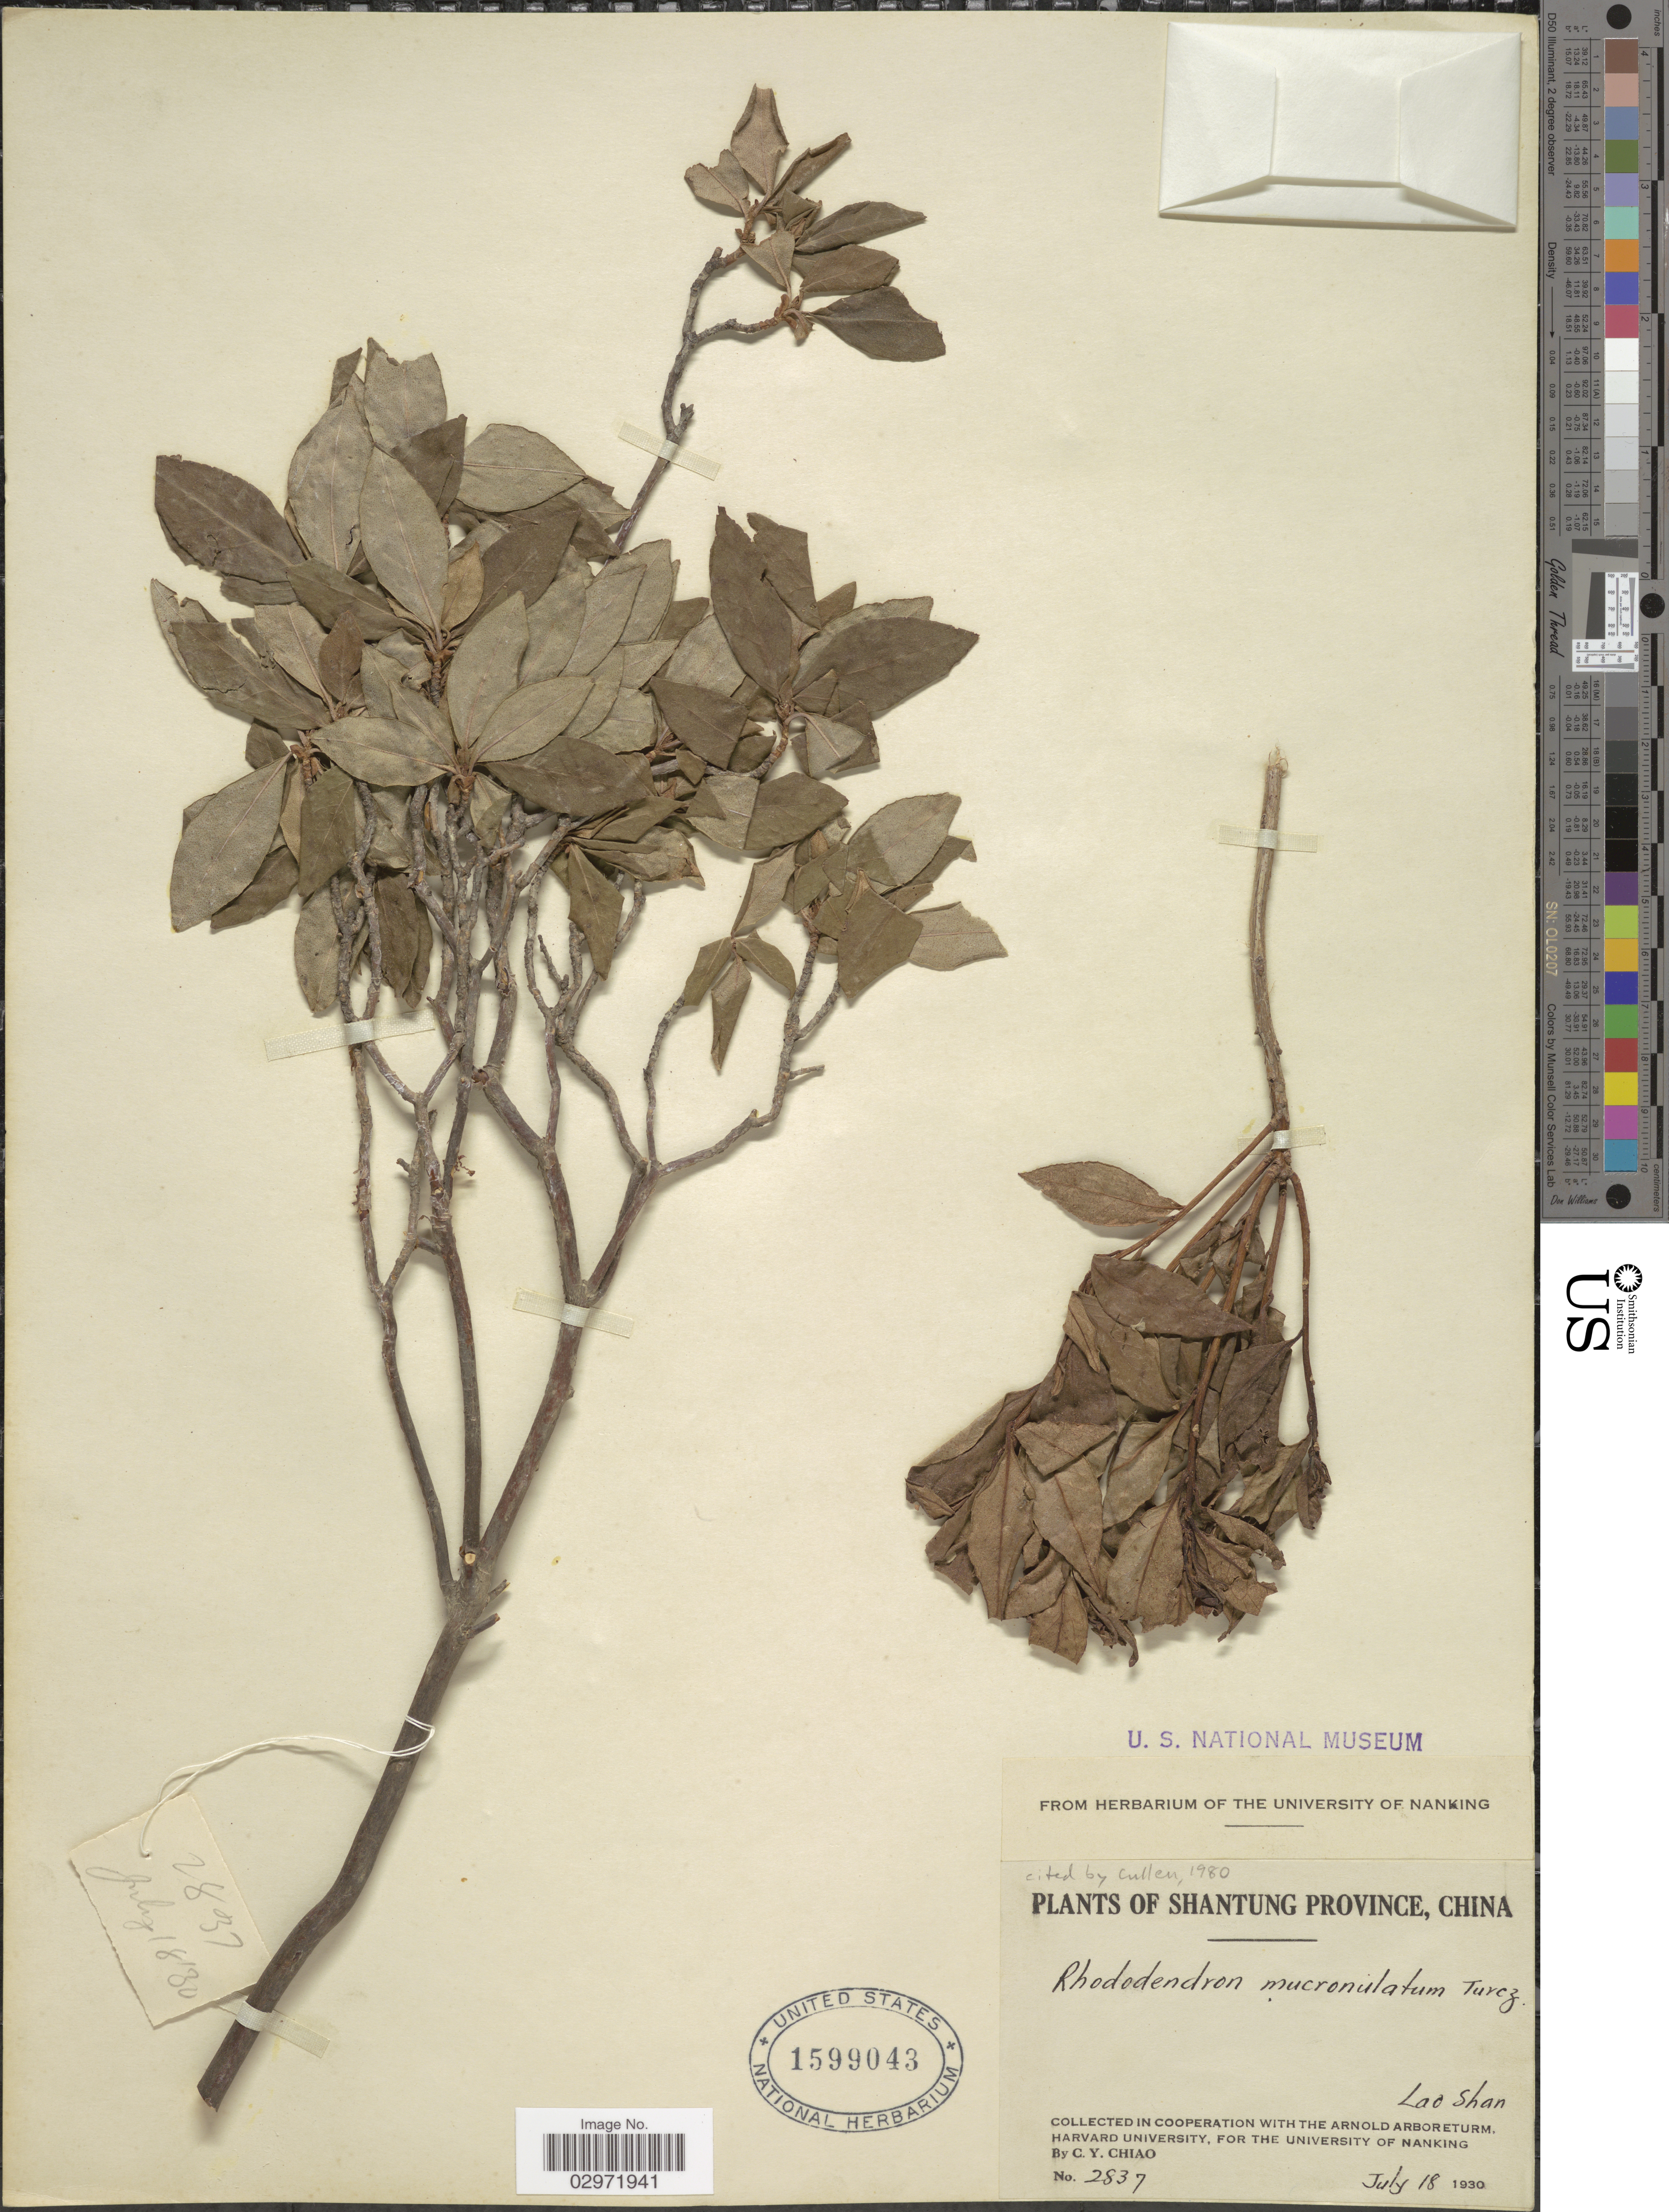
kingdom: Plantae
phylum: Tracheophyta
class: Magnoliopsida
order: Ericales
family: Ericaceae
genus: Rhododendron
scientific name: Rhododendron mucronulatum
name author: Turcz.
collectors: C. Y. Chiao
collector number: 2837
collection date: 1930-07-18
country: China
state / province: Shandong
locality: Shantung Province, Lao Shan.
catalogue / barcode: US 1599043